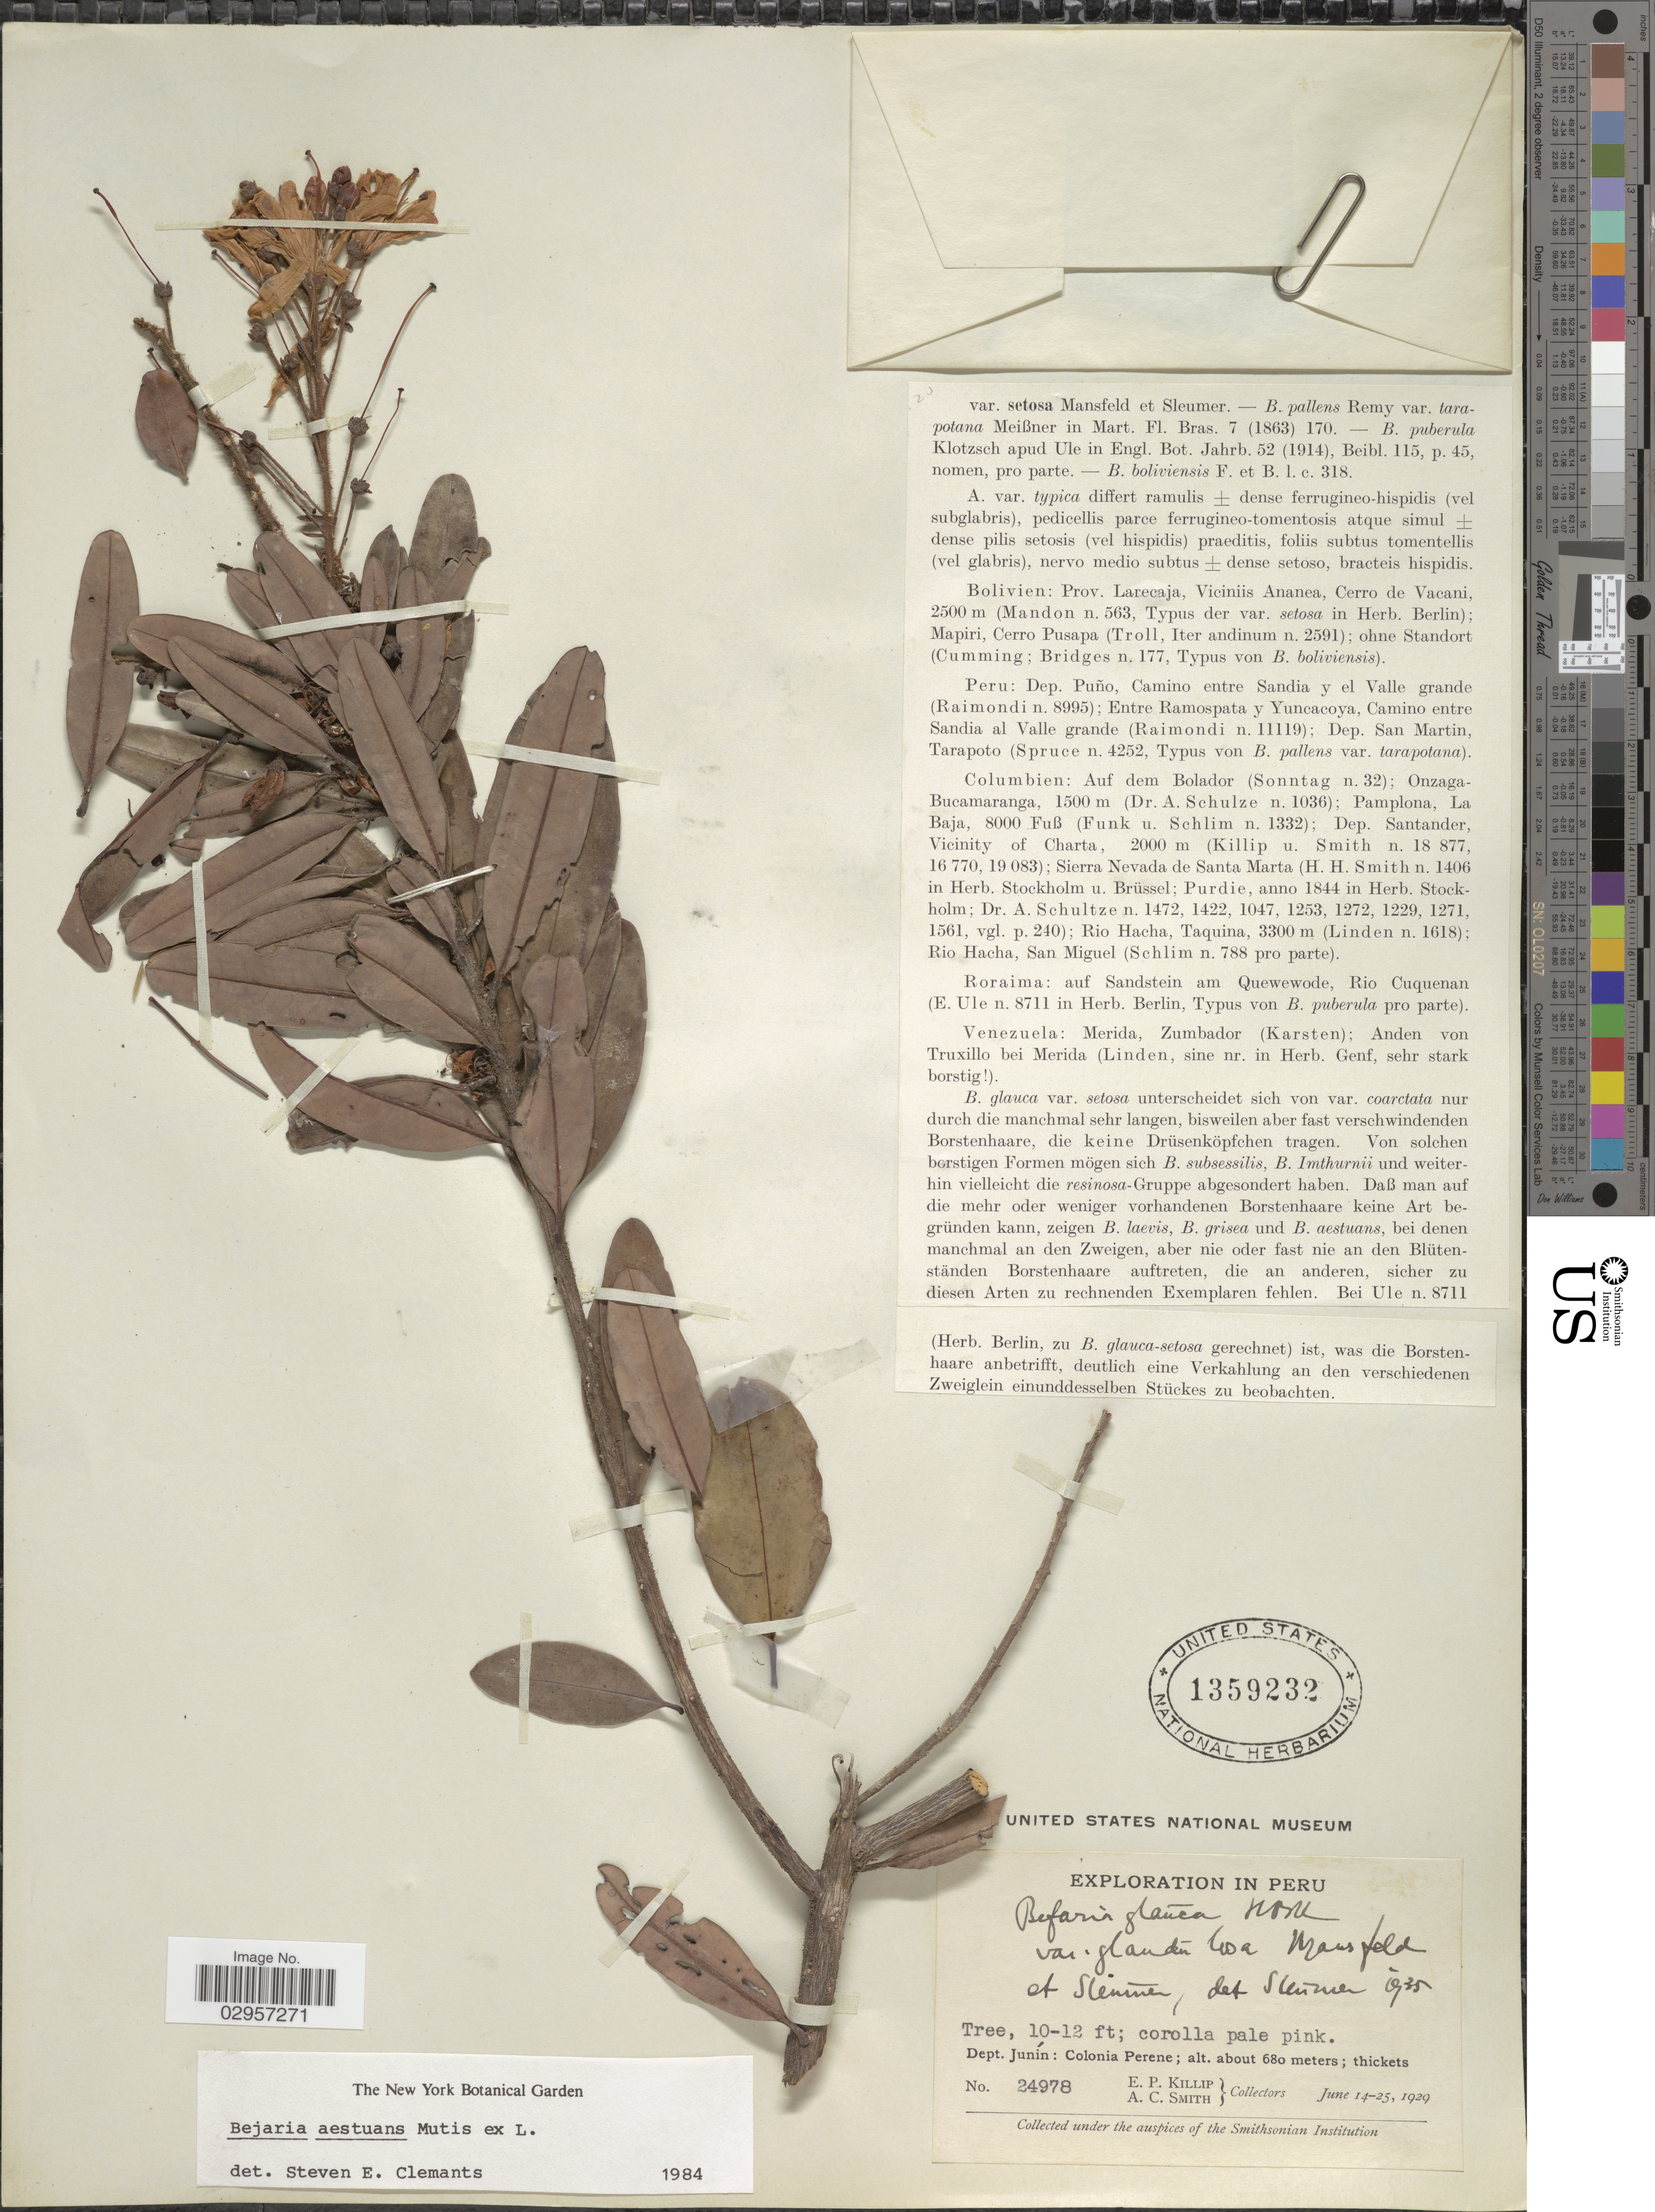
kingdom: Plantae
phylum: Tracheophyta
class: Magnoliopsida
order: Ericales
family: Ericaceae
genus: Befaria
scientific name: Befaria aestuans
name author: Mutis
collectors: E. P. Killip & A. C. Smith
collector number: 24978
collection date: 1929-06-14/1929-06-25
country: Peru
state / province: Junín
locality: Dept. Junín: Colonia Perene.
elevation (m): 680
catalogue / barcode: US 1359232